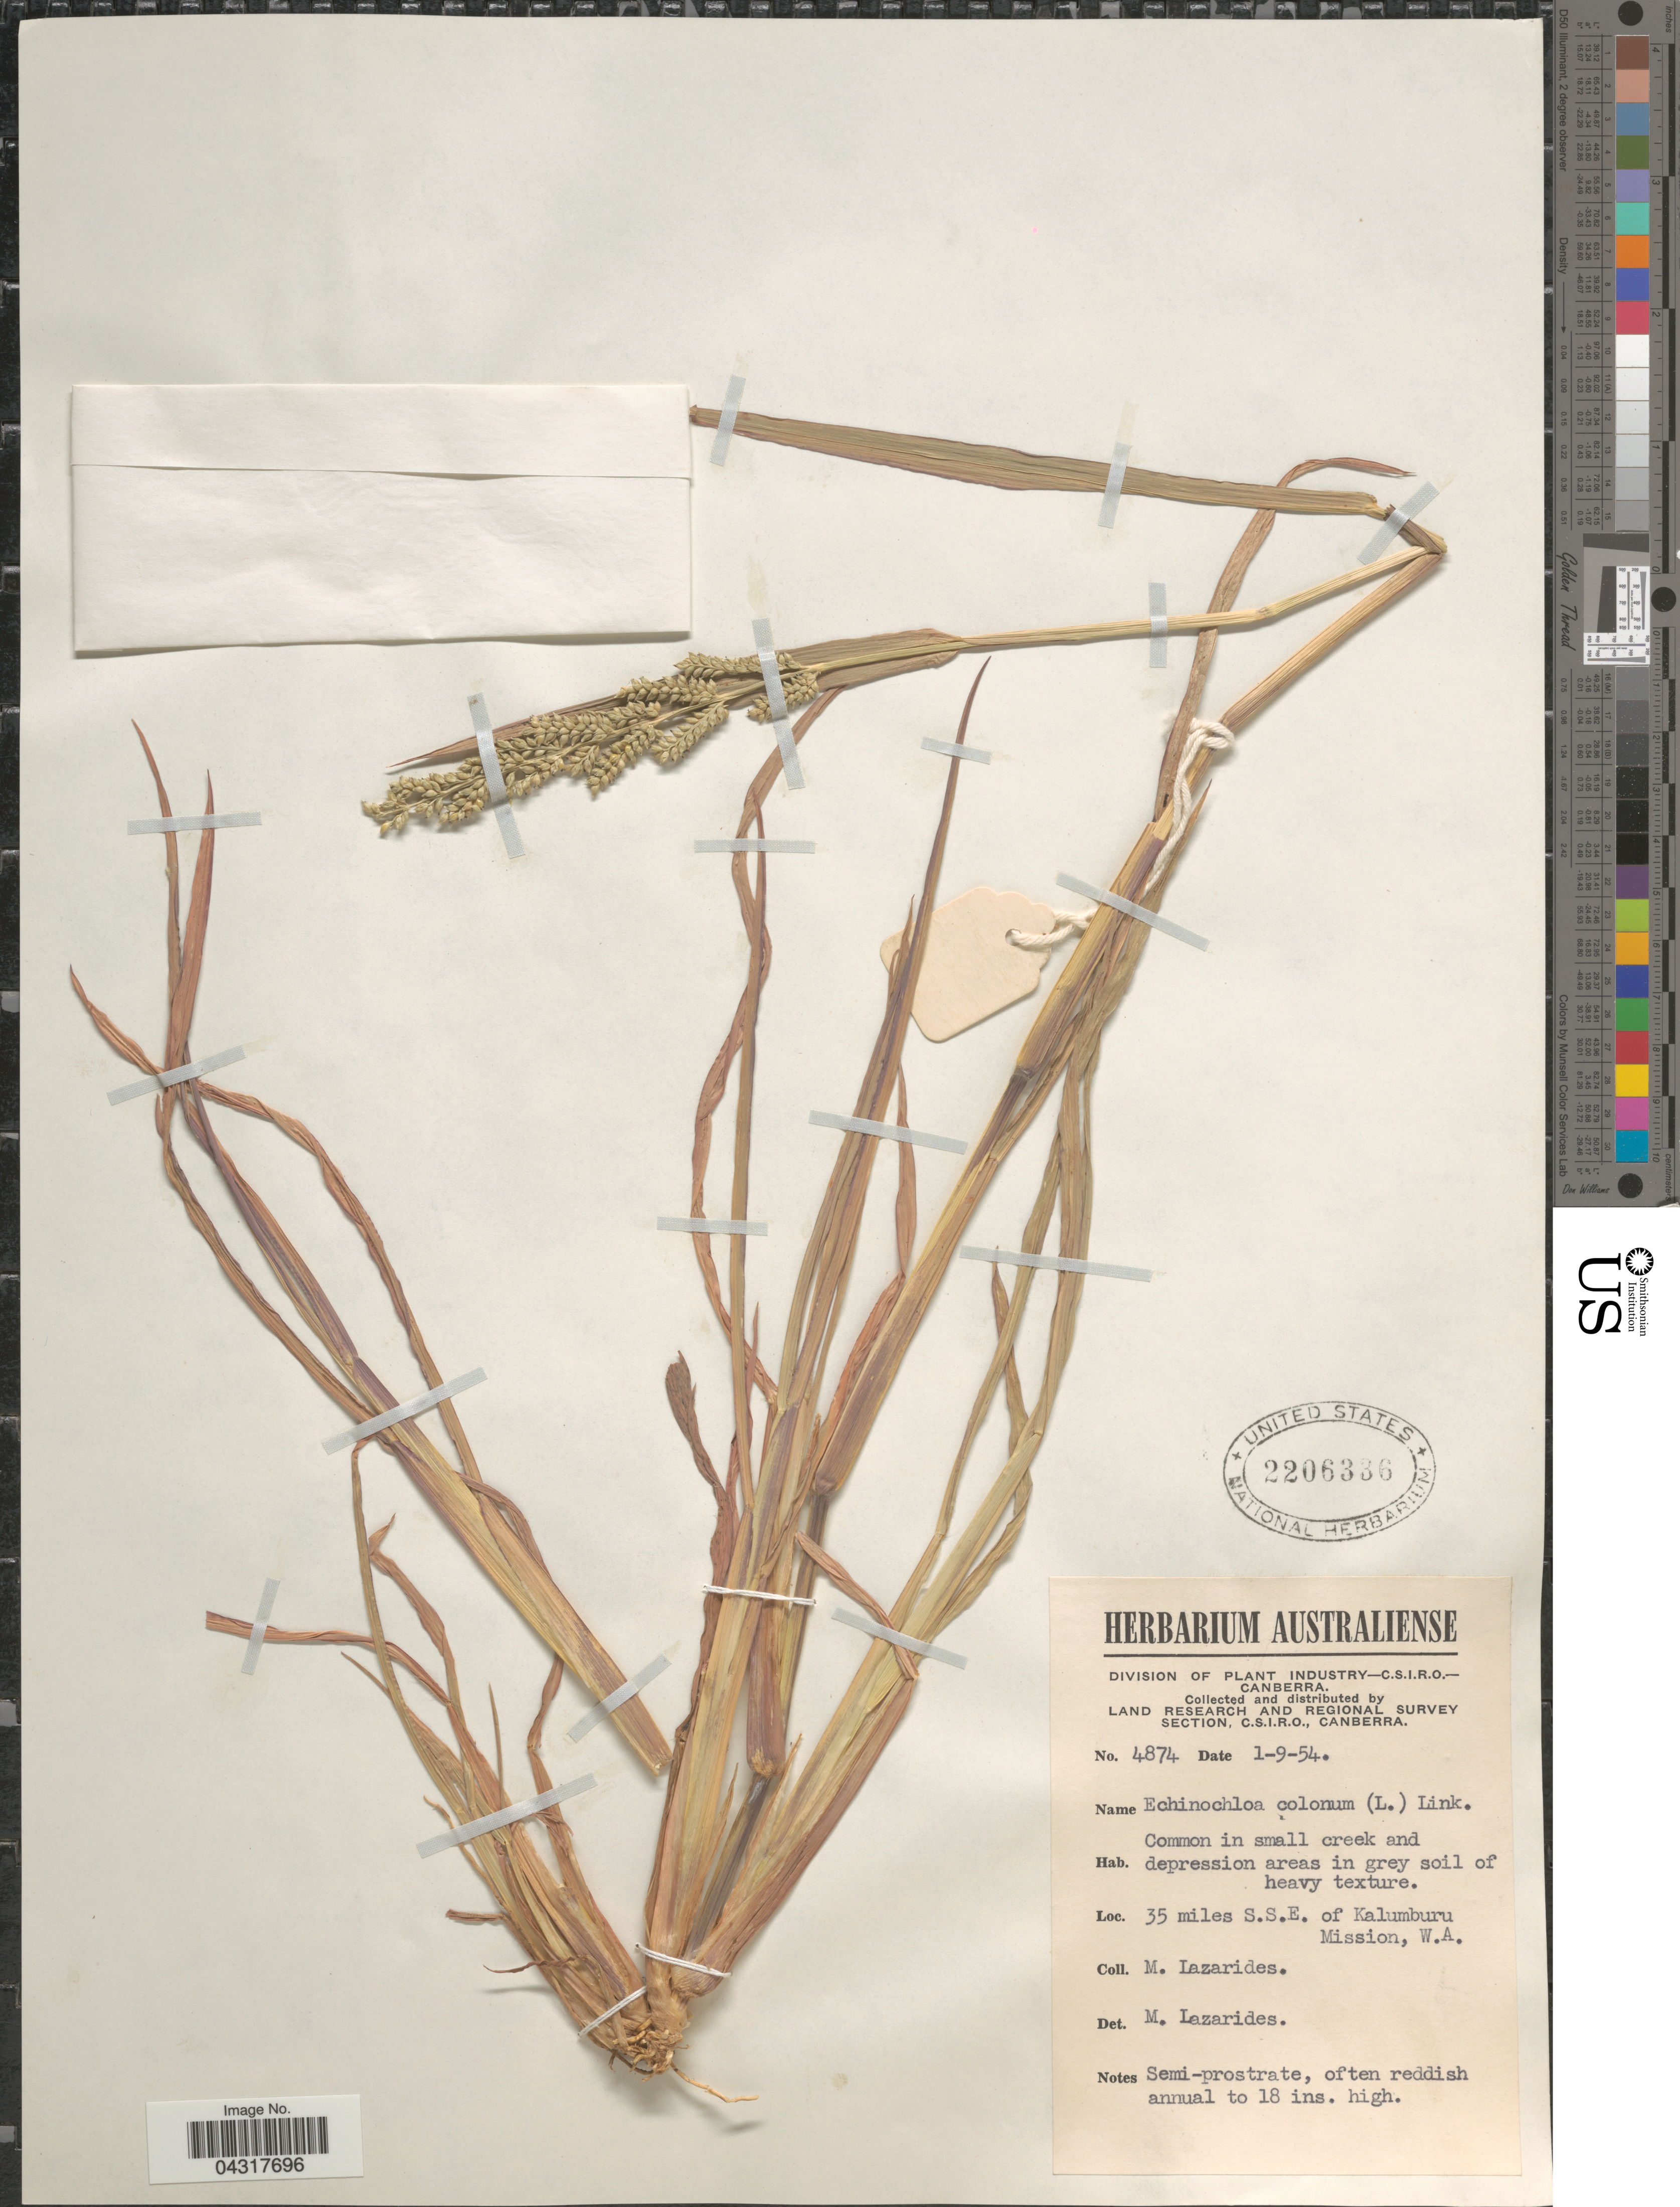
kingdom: Plantae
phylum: Tracheophyta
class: Liliopsida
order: Poales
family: Poaceae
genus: Echinochloa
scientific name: Echinochloa colona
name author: (L.) Link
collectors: M. Lazarides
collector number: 4874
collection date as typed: Transcribed d/m/y: 1/9/54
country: Australia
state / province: Western Australia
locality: Land Research and Regional Survey Section. 35 miles S.S.E. of Kalumburu Mission.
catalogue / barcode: US 2206336